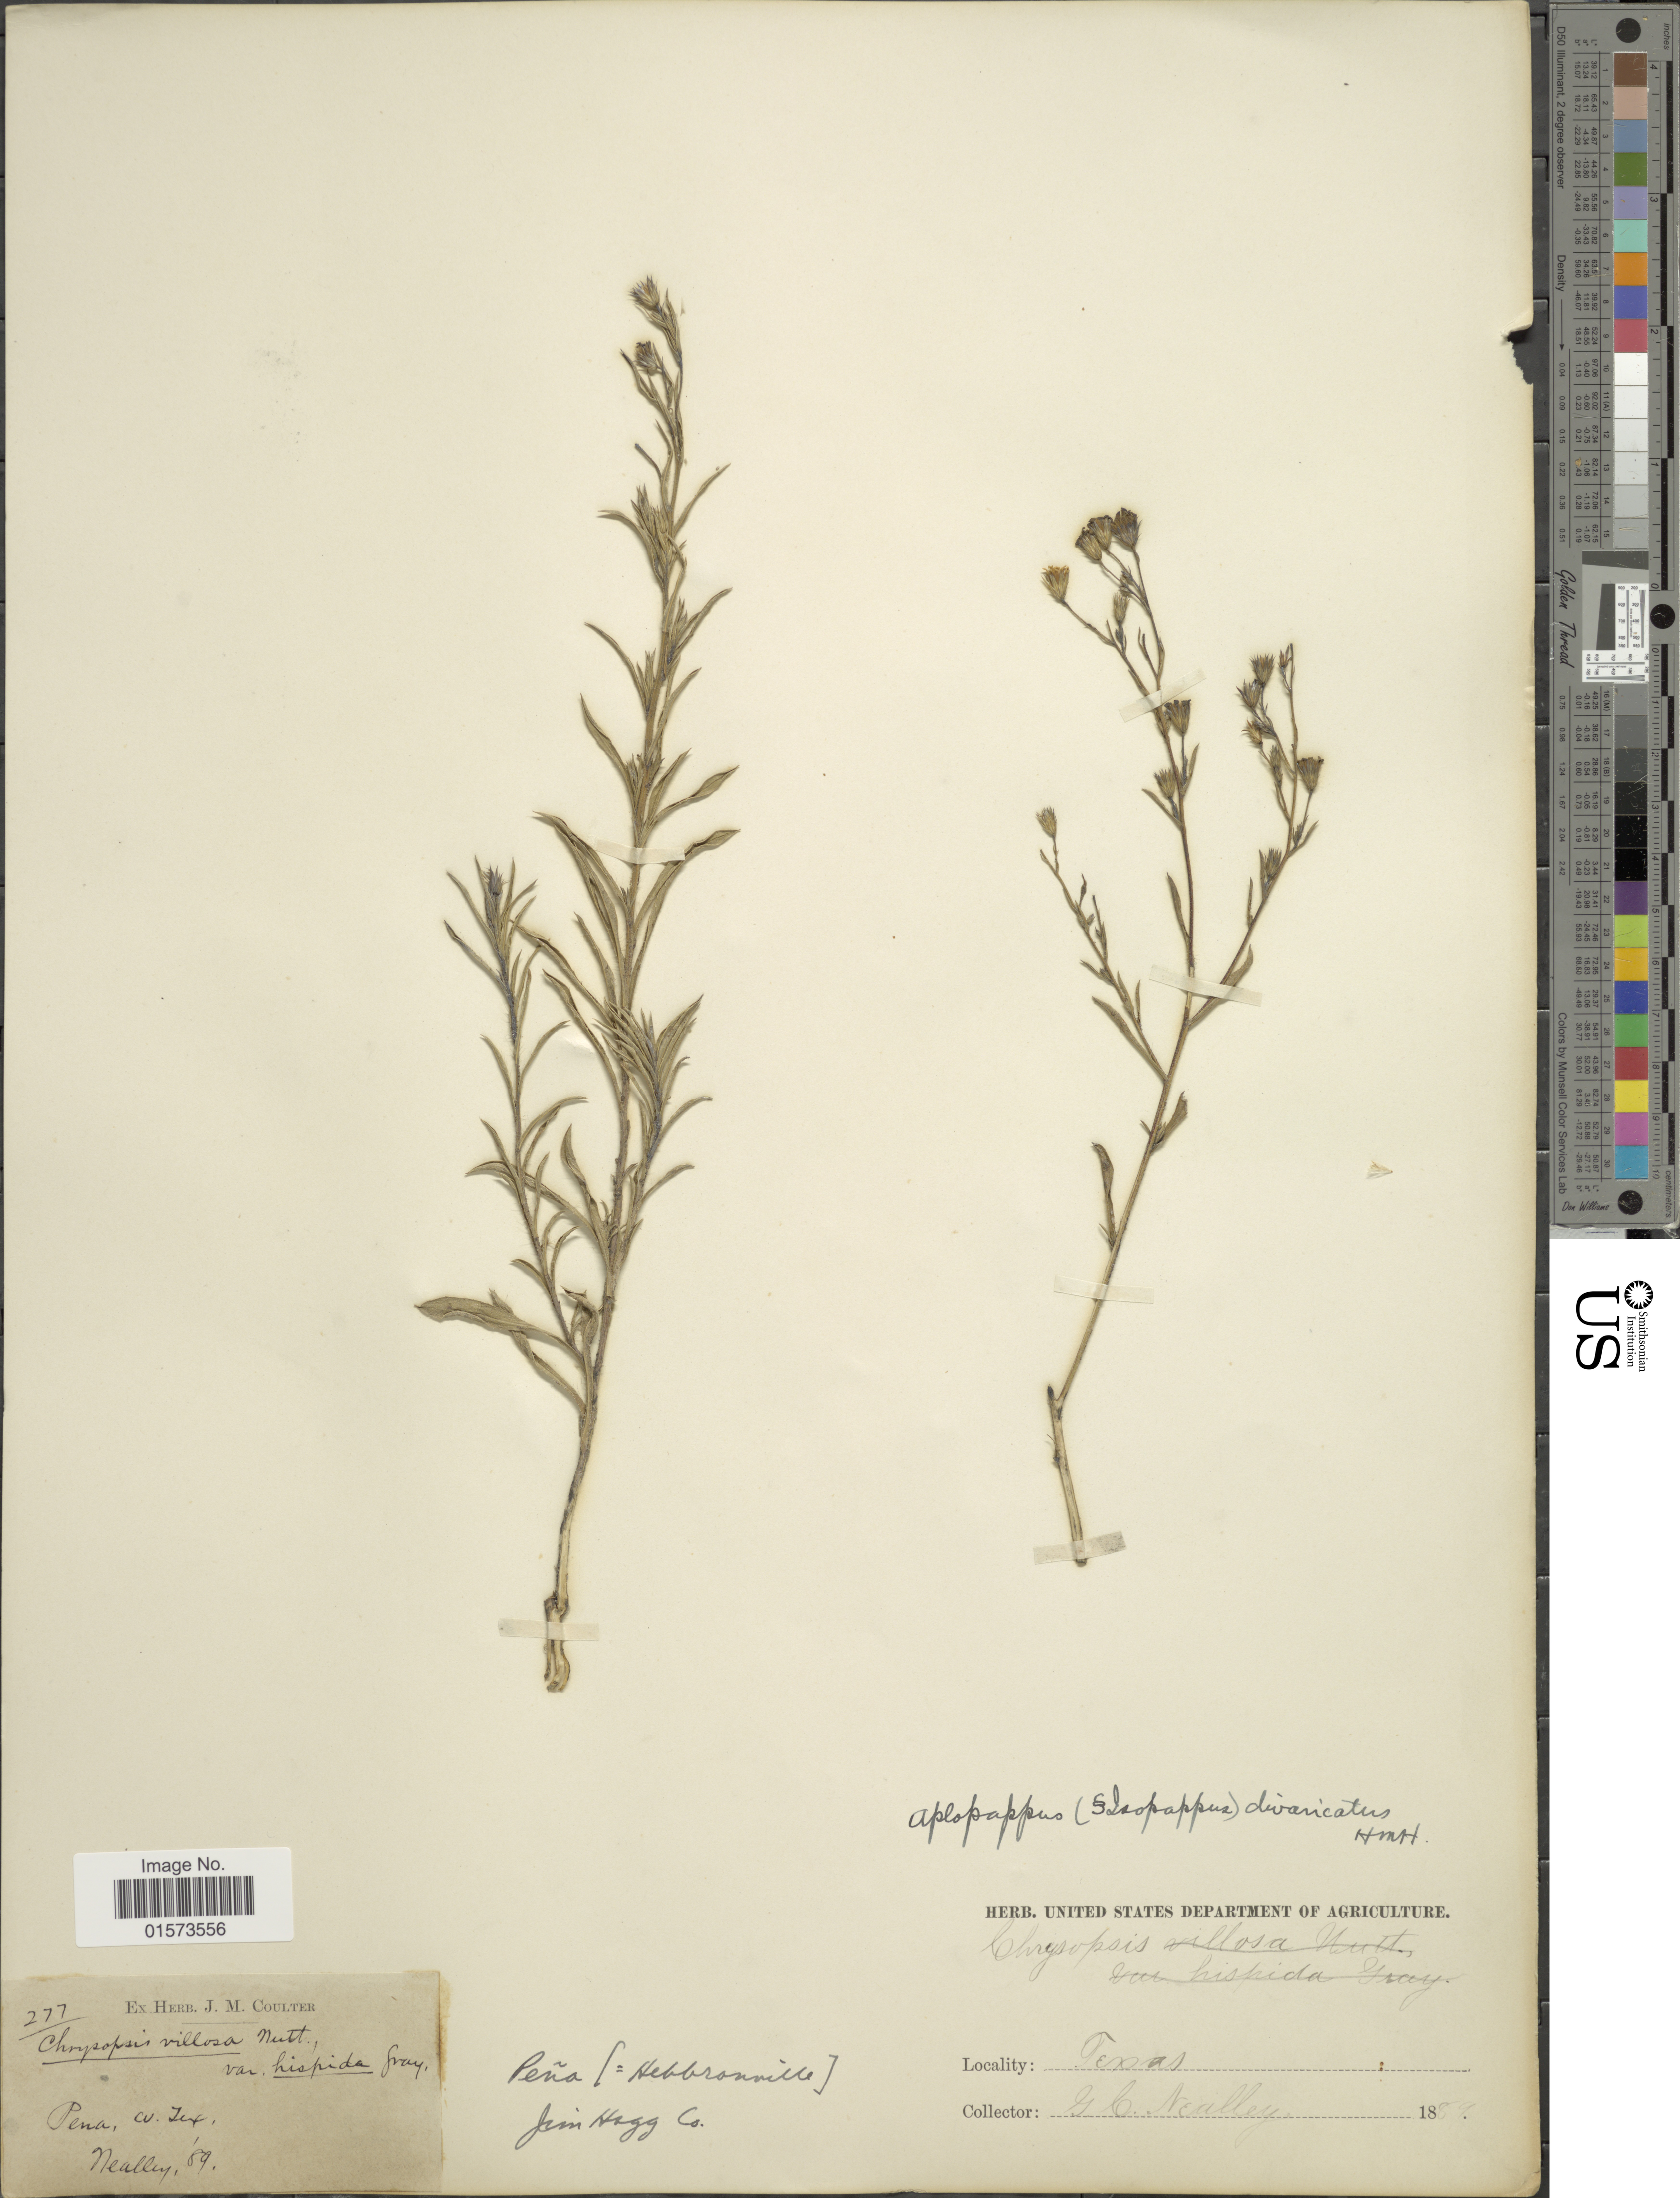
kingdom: Plantae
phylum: Tracheophyta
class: Magnoliopsida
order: Asterales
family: Asteraceae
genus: Croptilon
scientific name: Croptilon divaricatum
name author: (Nutt.) Raf.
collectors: G. C. Nealley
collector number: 277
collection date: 1889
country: United States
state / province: Texas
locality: Pena Co.